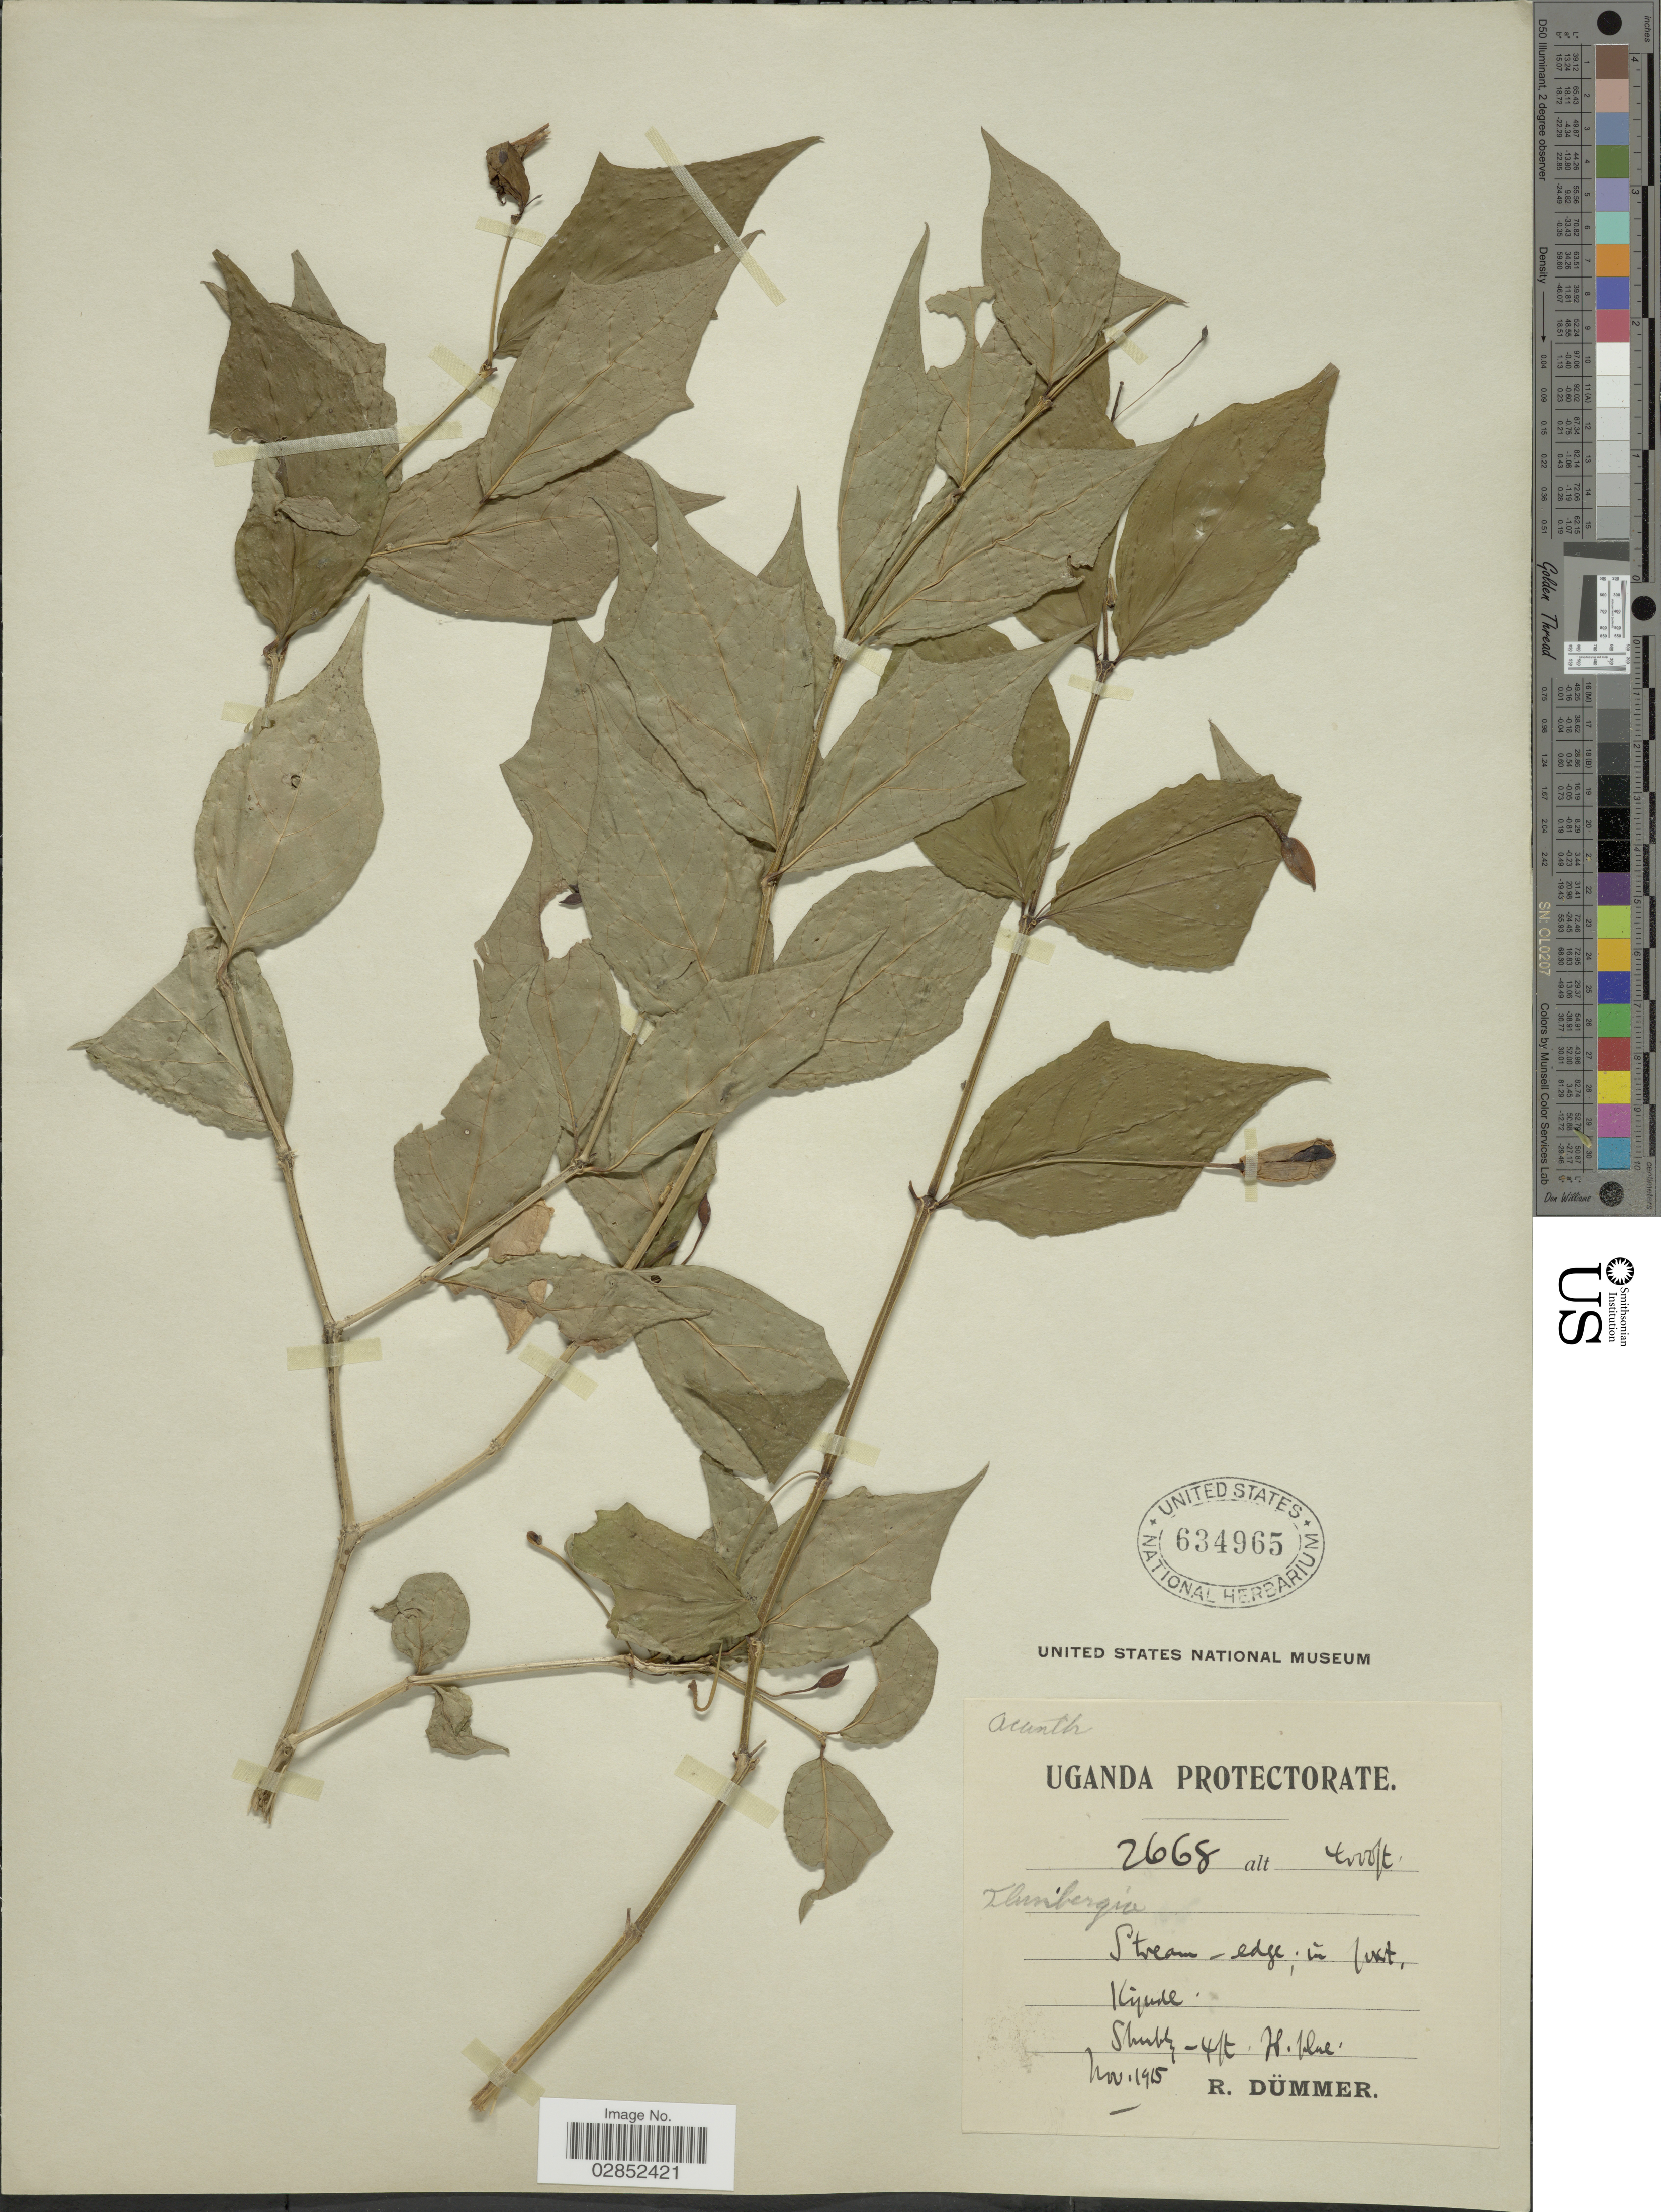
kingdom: Plantae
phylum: Tracheophyta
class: Magnoliopsida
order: Lamiales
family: Acanthaceae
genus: Thunbergia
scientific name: Thunbergia sp.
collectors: R. A. Dümmer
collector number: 2668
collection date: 1915-11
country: Uganda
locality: Uganda Protectorate.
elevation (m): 1219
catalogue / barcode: US 634965